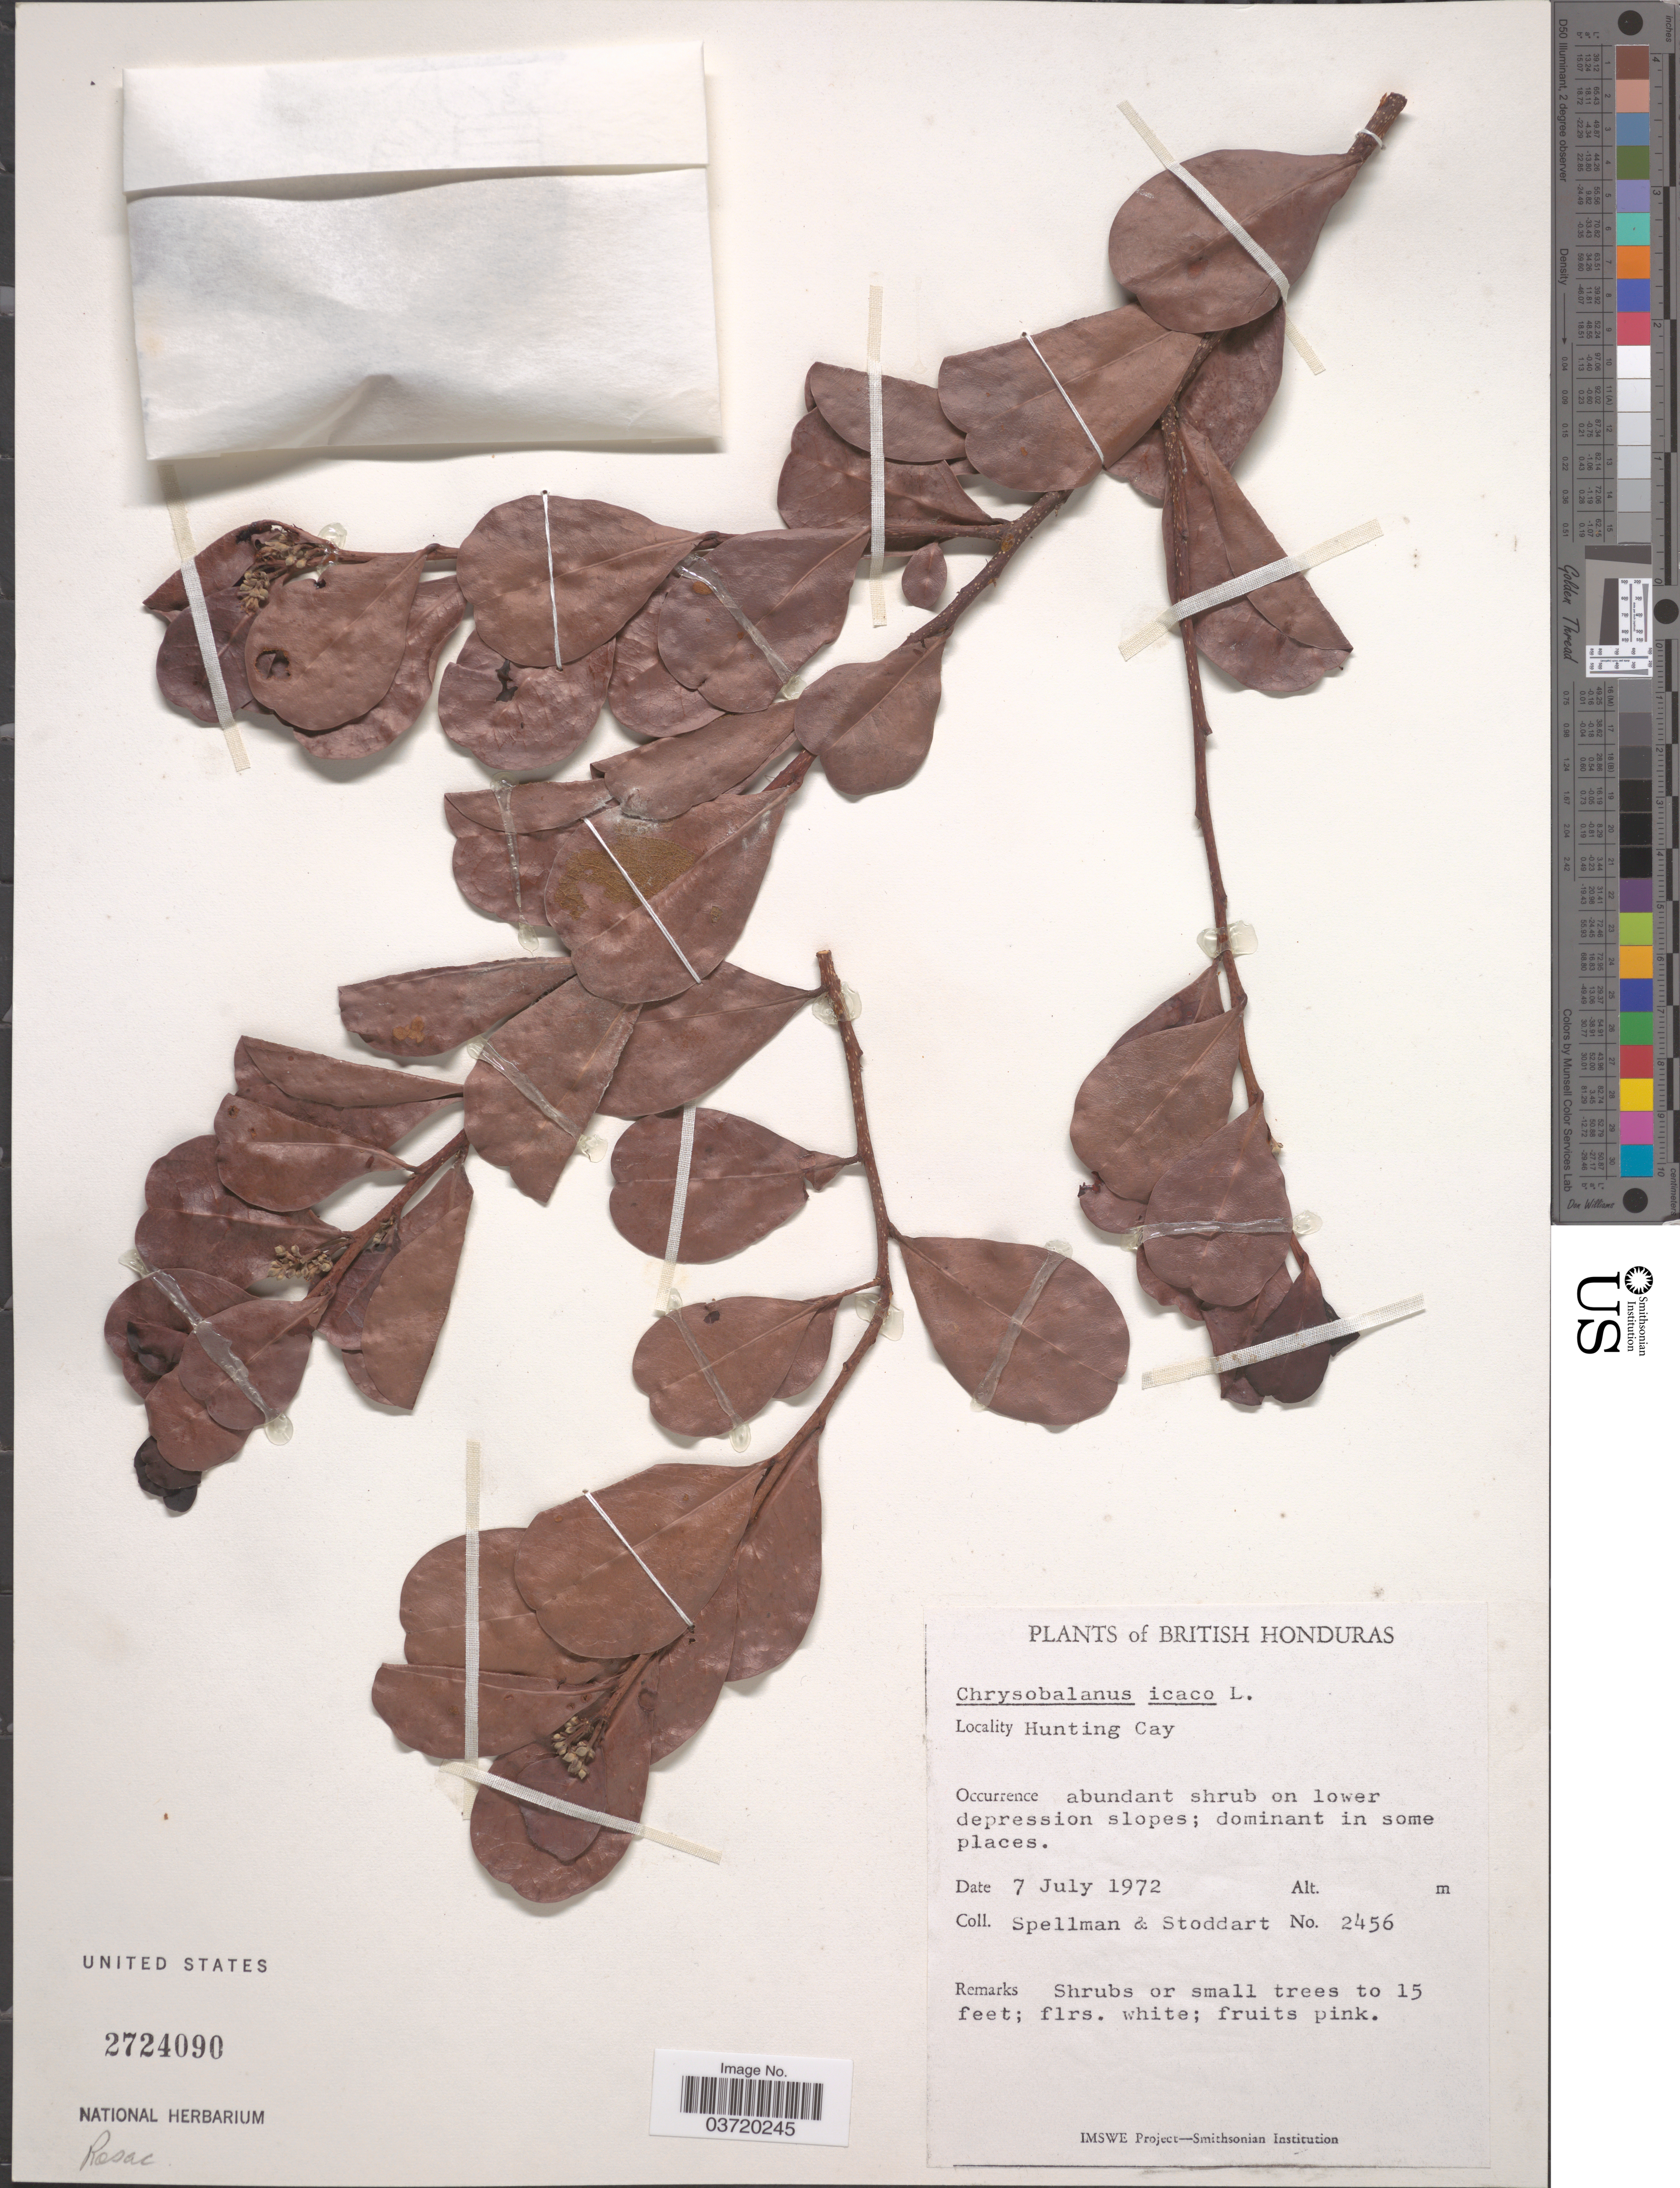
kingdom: Plantae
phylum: Tracheophyta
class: Magnoliopsida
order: Malpighiales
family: Chrysobalanaceae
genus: Chrysobalanus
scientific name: Chrysobalanus icaco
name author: L.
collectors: Spellman, -- & -. Stoddart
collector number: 2456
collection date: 1972-07-07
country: Belize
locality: British Honduras. Hunting Cay.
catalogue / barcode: US 2724090